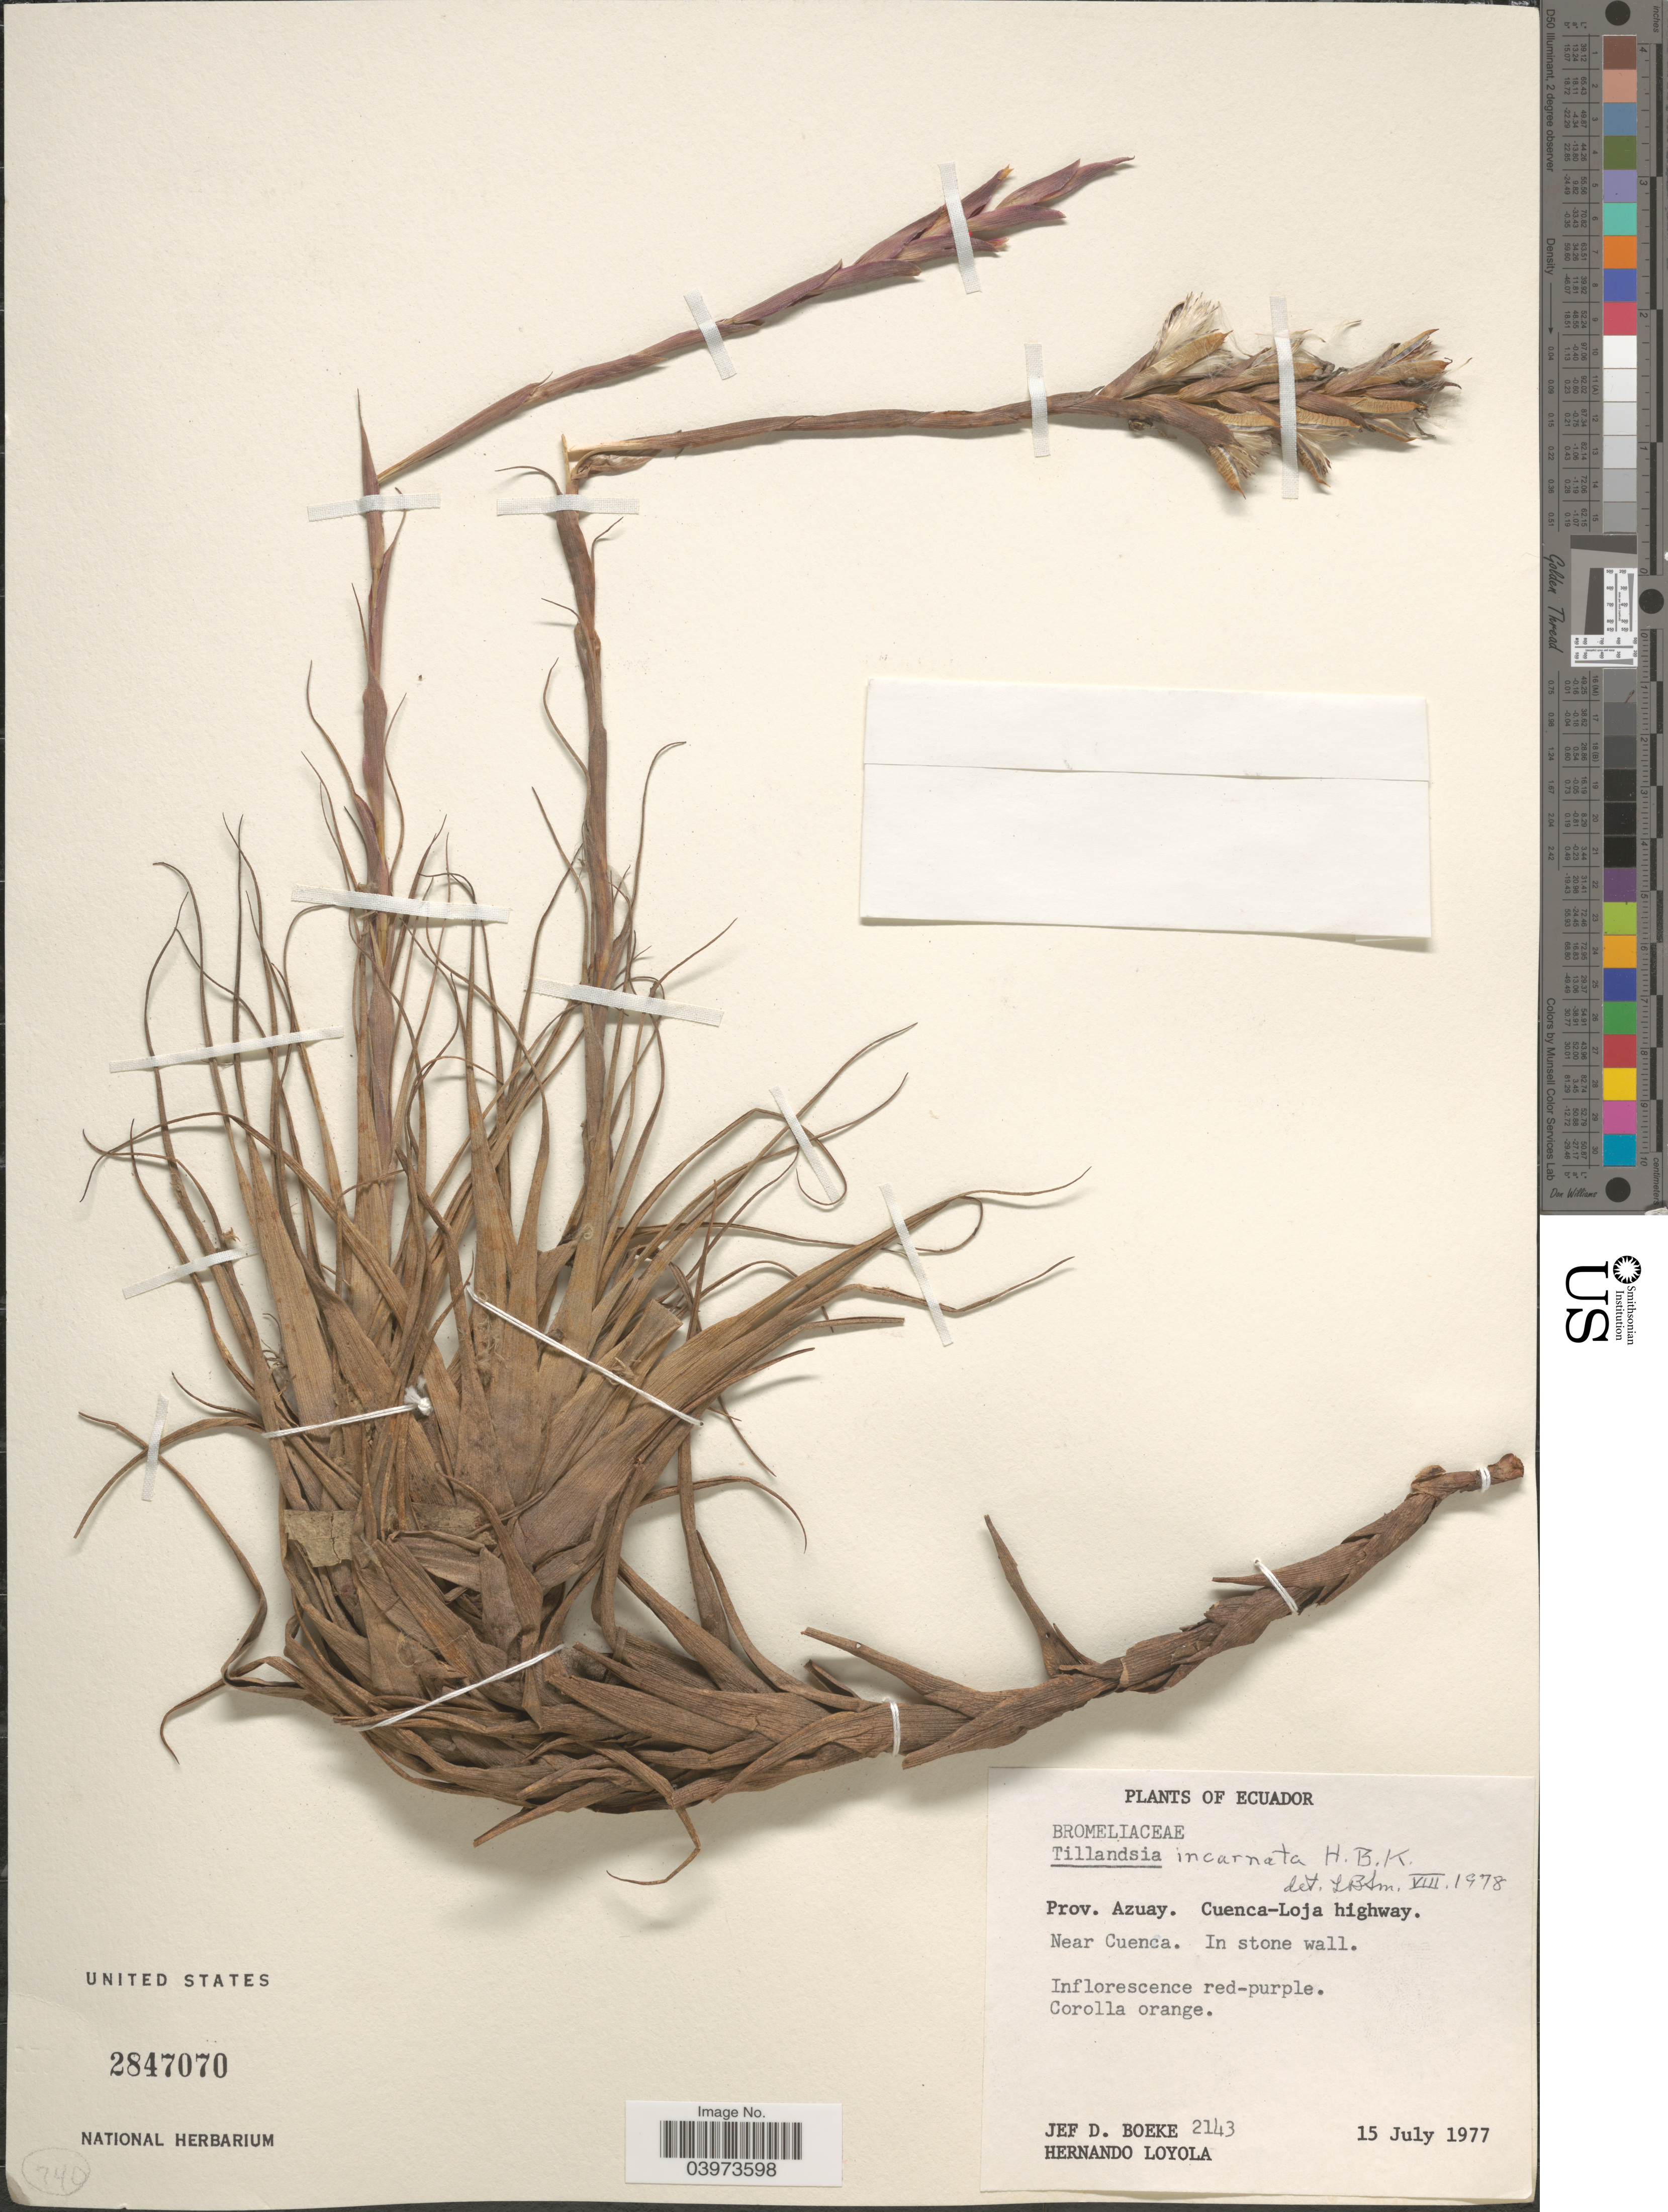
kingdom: Plantae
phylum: Tracheophyta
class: Liliopsida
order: Poales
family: Bromeliaceae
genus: Tillandsia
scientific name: Tillandsia incarnata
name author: Kunth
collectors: J. Boeke & H. Loyola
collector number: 2143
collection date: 1977-07-15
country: Ecuador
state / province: Azuay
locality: Cuenca-Loja highway. Near Cuenca.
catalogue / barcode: US 2847070